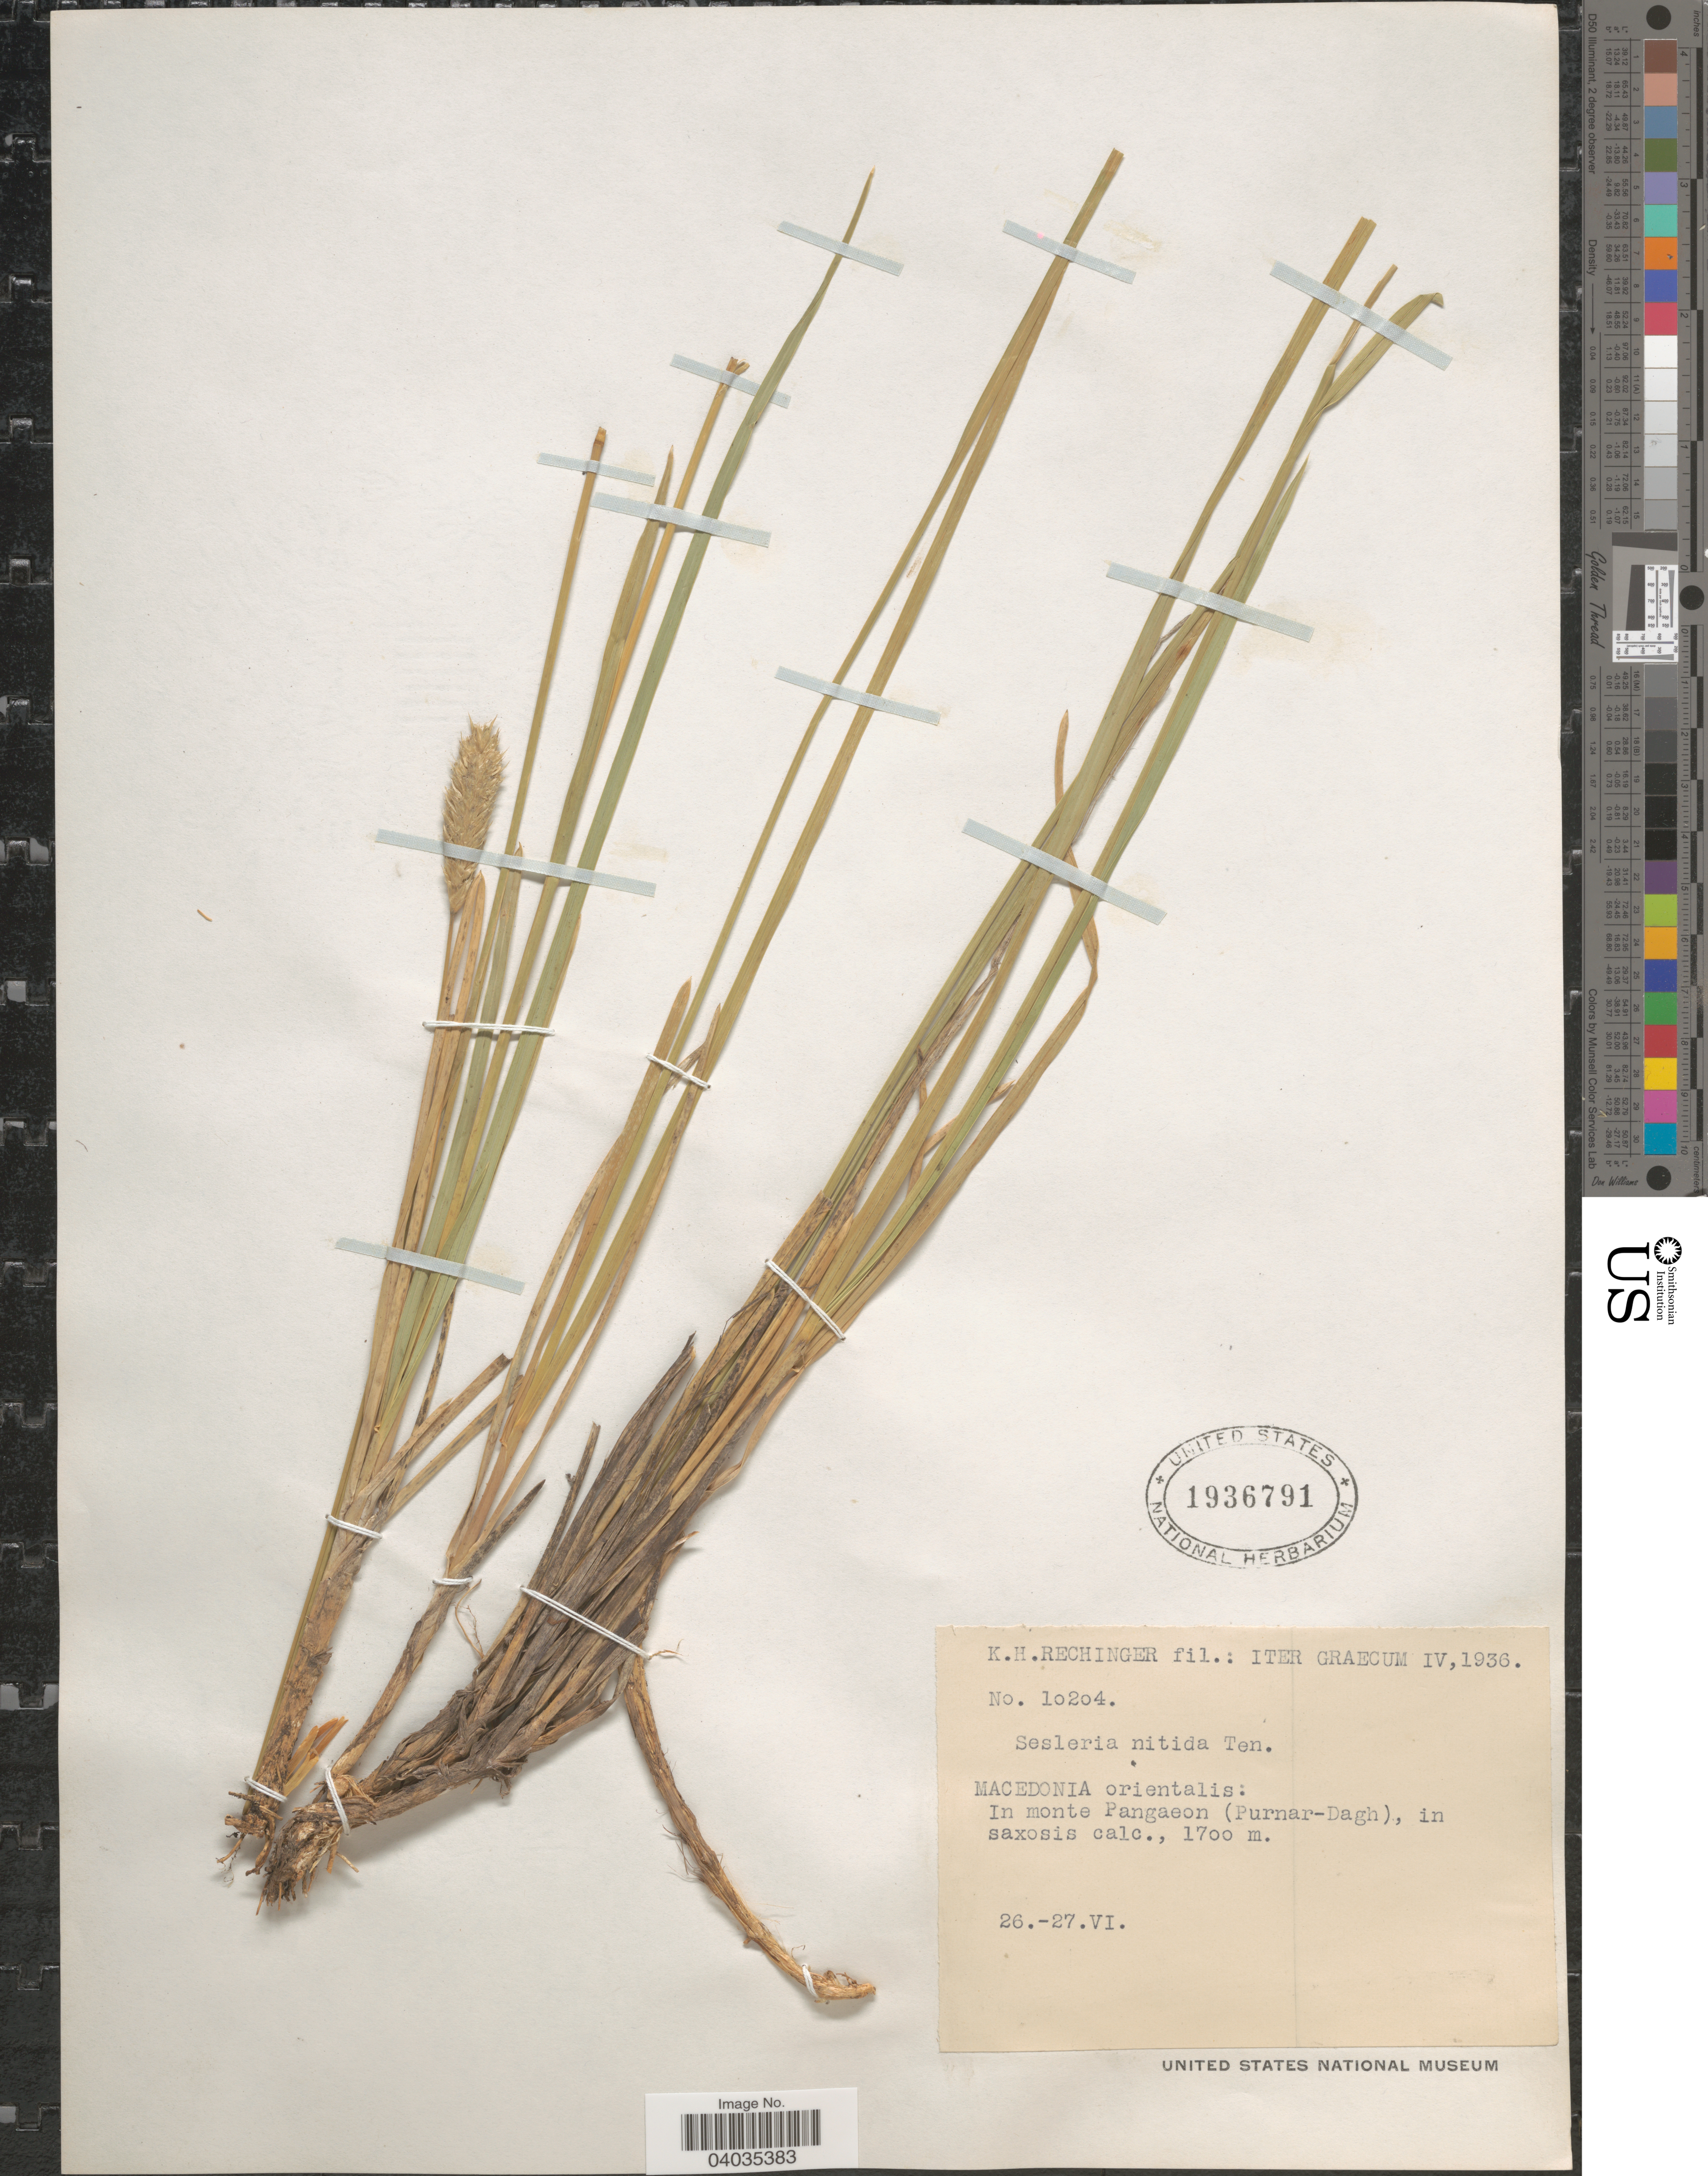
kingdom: Plantae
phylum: Tracheophyta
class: Liliopsida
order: Poales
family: Poaceae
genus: Sesleria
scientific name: Sesleria nitida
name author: Ten.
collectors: K. H. Rechinger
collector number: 10204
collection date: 1936-06-26/1936-06-27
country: North Macedonia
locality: Iter Graecum. Macedonia orientalis: In monte Pangaeon (Purnar-Dagh), in saxosis calc.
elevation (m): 1700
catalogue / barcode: US 1936791